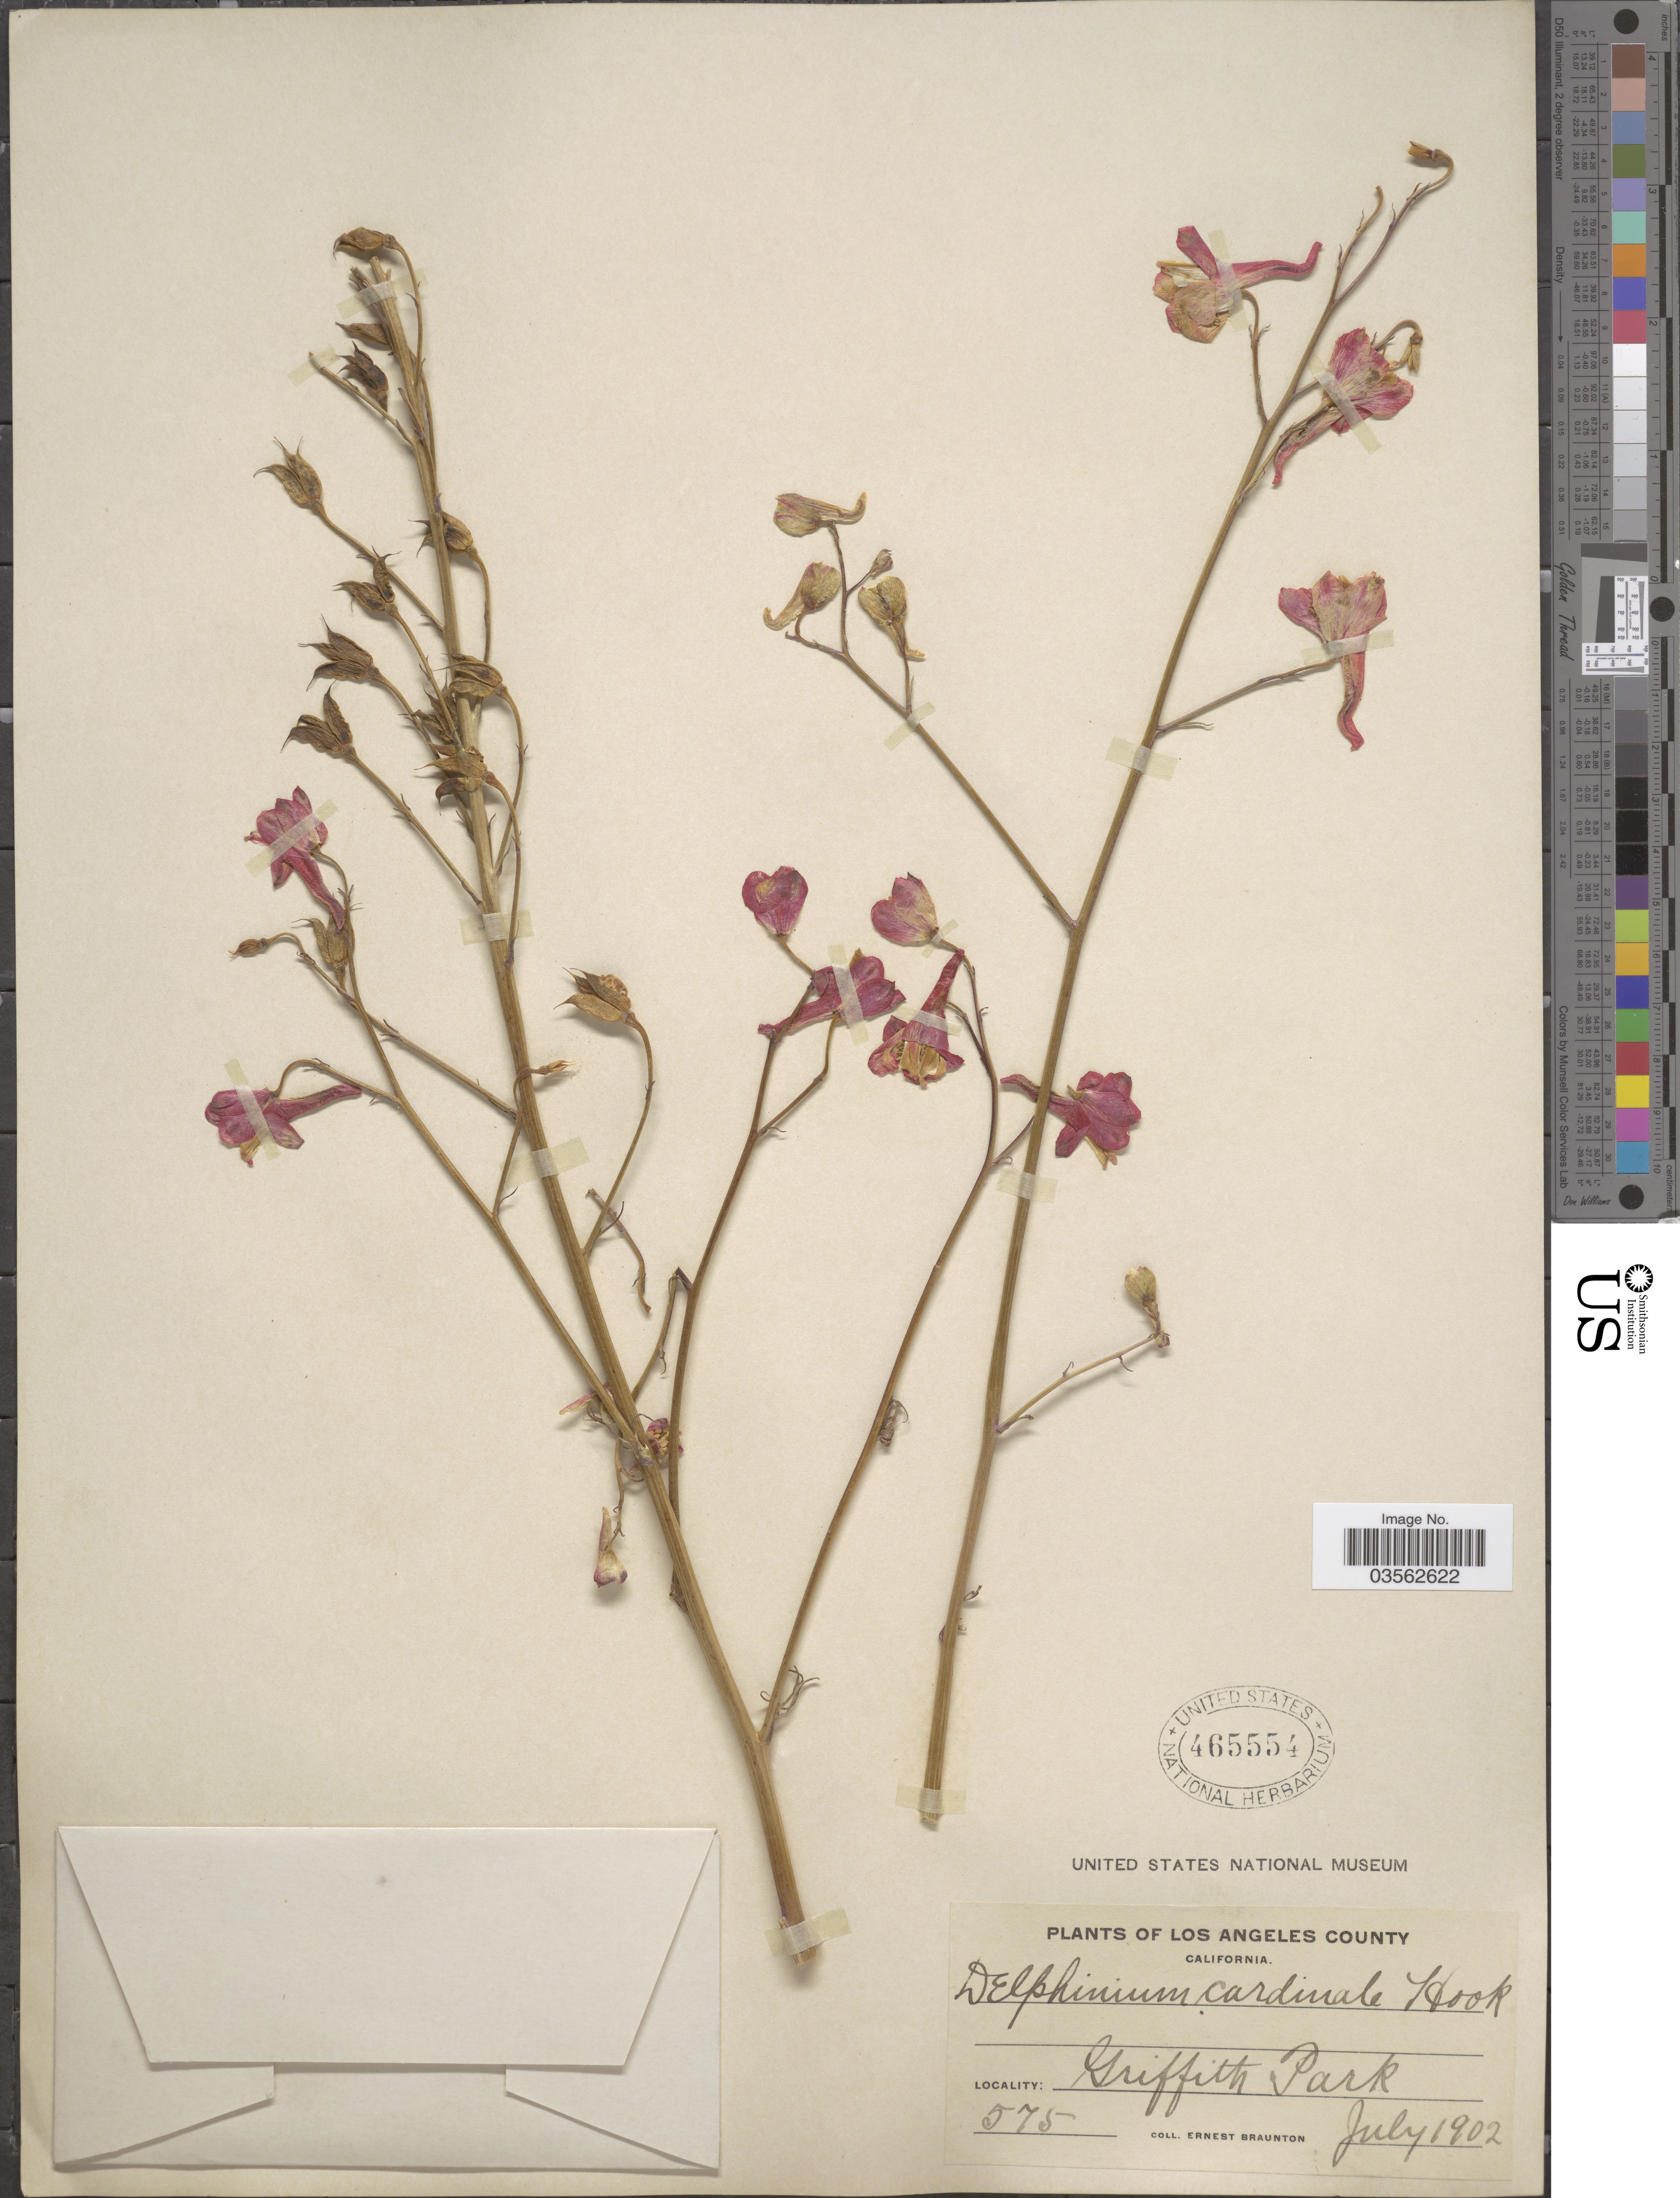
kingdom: Plantae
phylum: Tracheophyta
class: Magnoliopsida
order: Ranunculales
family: Ranunculaceae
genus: Delphinium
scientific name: Delphinium cardinale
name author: Hook.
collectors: E. Braunton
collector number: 575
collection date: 1902-07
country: United States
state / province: California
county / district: Los Angeles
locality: Los Angeles County. Griffith Park.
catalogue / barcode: US 465554